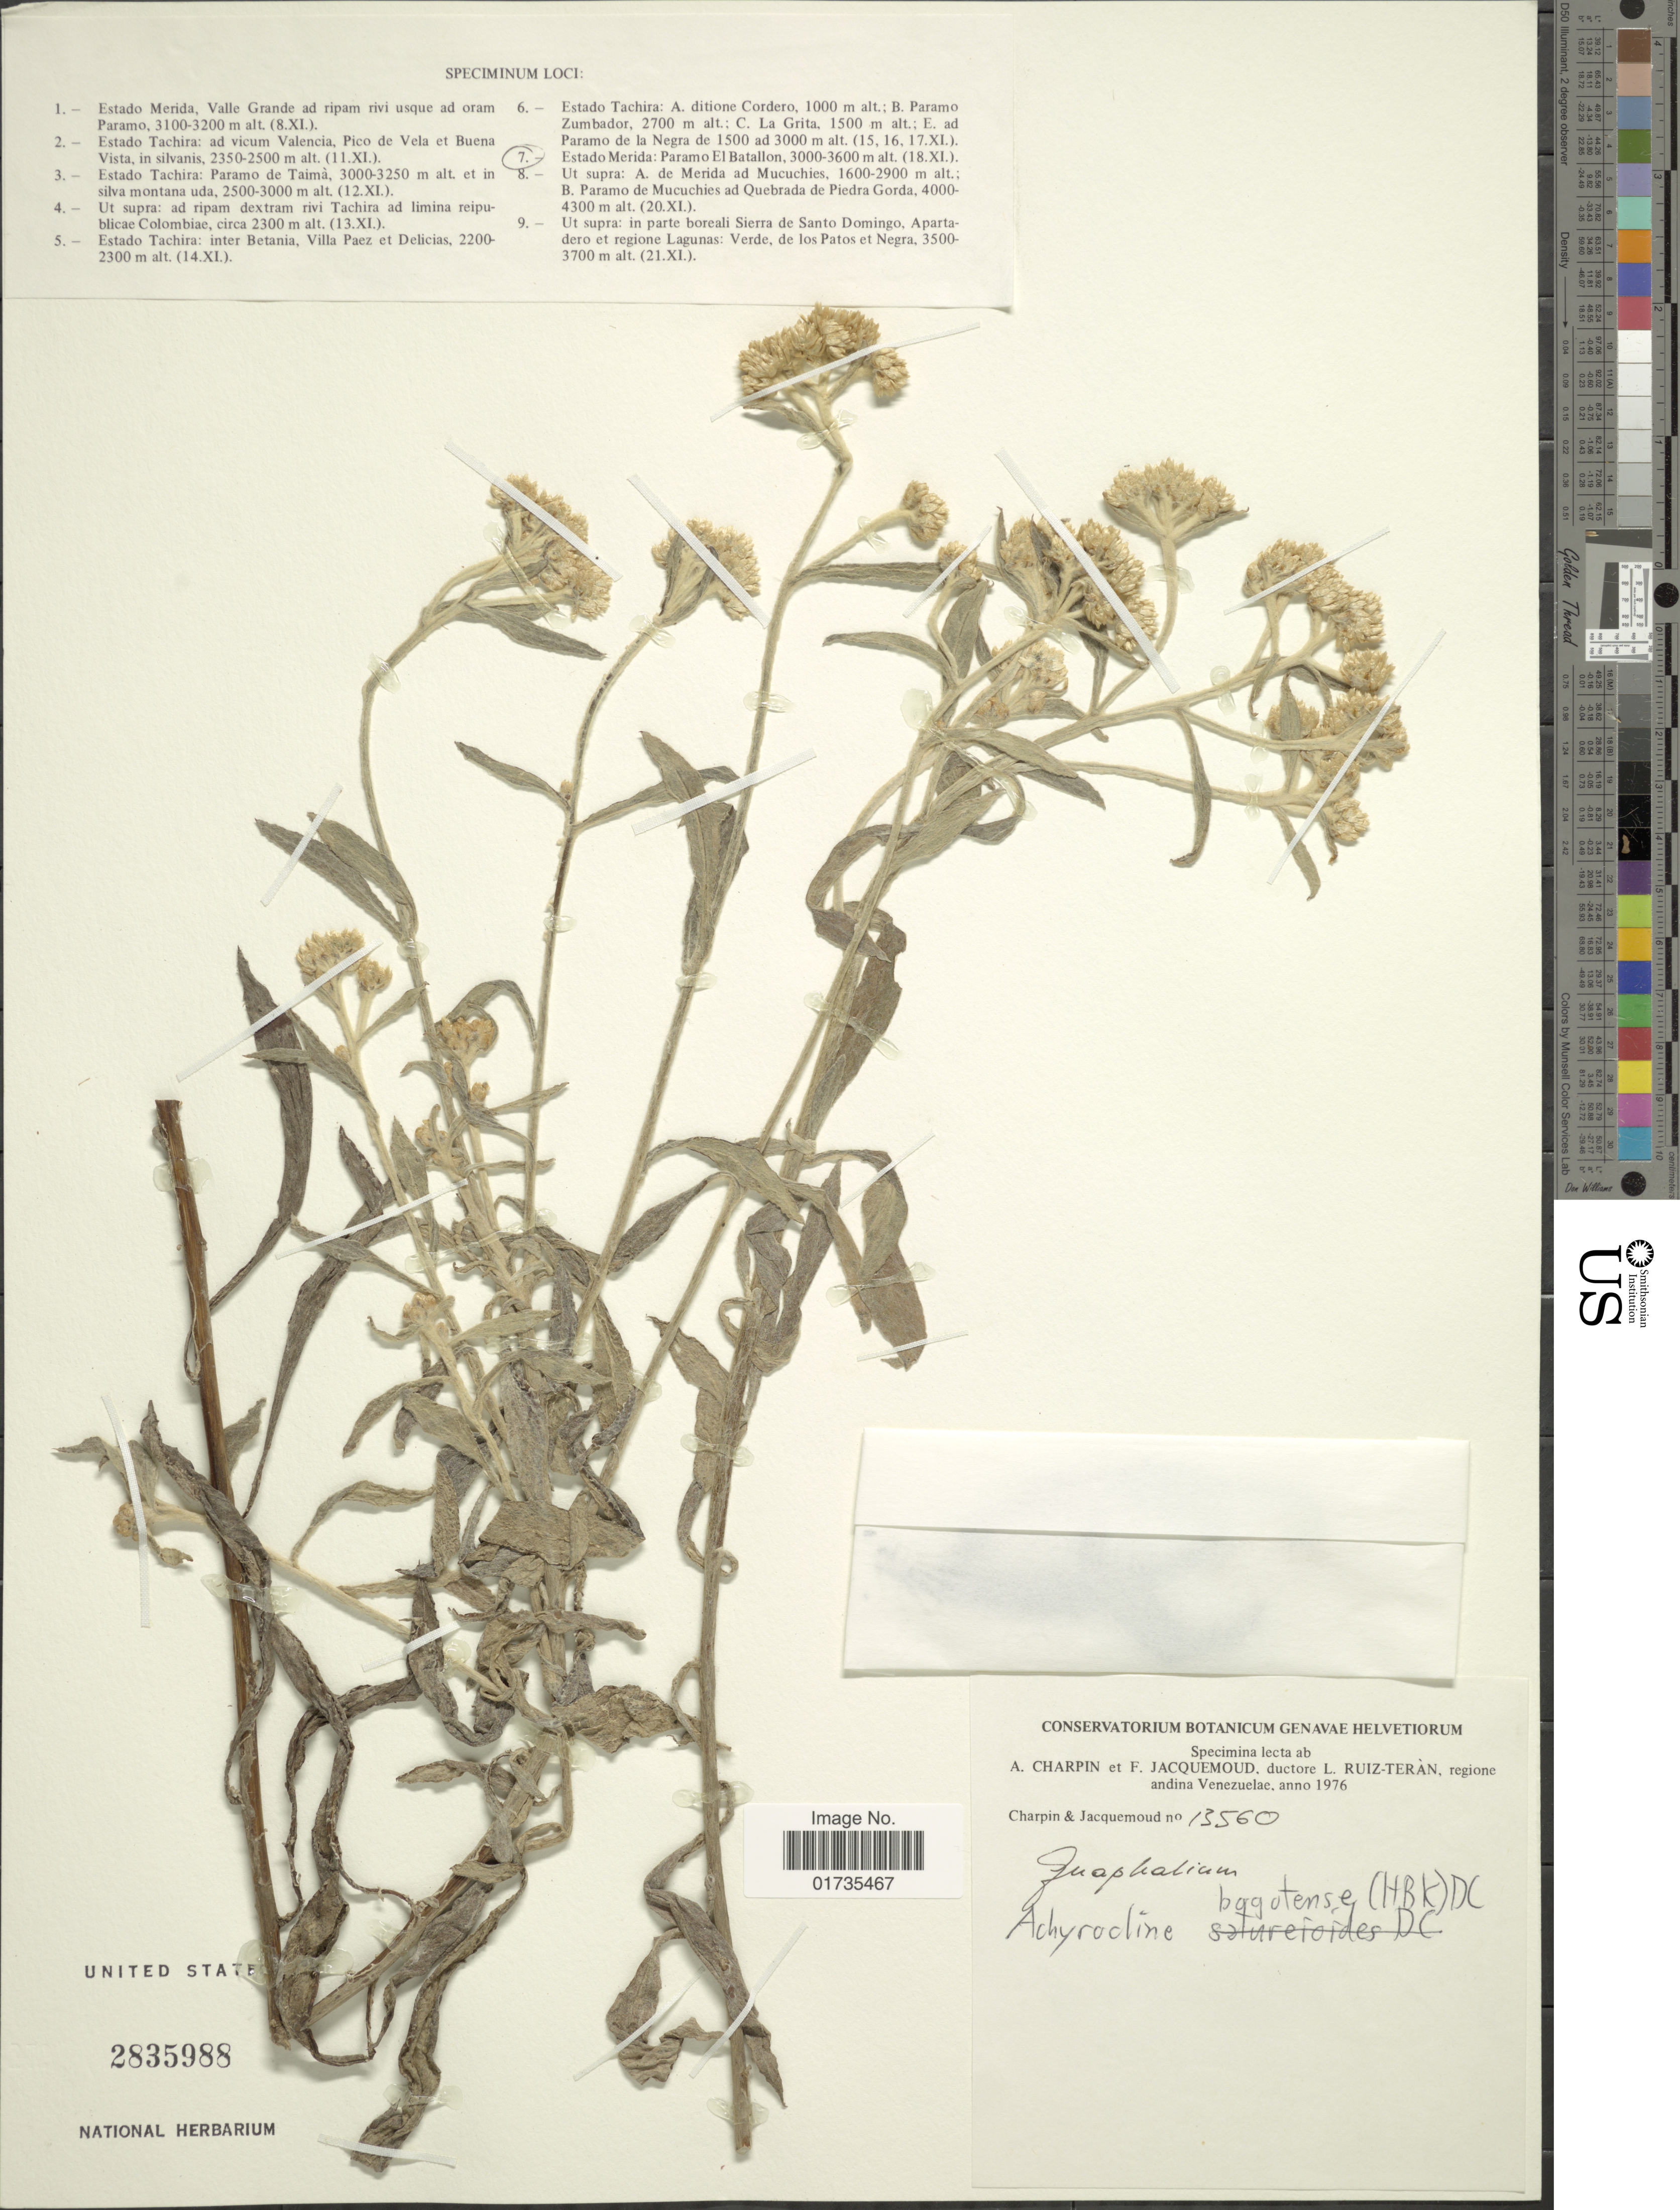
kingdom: Plantae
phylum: Tracheophyta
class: Magnoliopsida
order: Asterales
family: Asteraceae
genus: Achyrocline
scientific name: Achyrocline bogotensis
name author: (Kunth) DC.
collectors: A. Charpin, F. Jacquemoud & L. E. Ruíz-Terán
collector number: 13560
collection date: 1976-11-18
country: Venezuela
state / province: Mérida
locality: Estado Merida: Paramo El Batallon,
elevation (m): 3000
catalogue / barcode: US 2835988